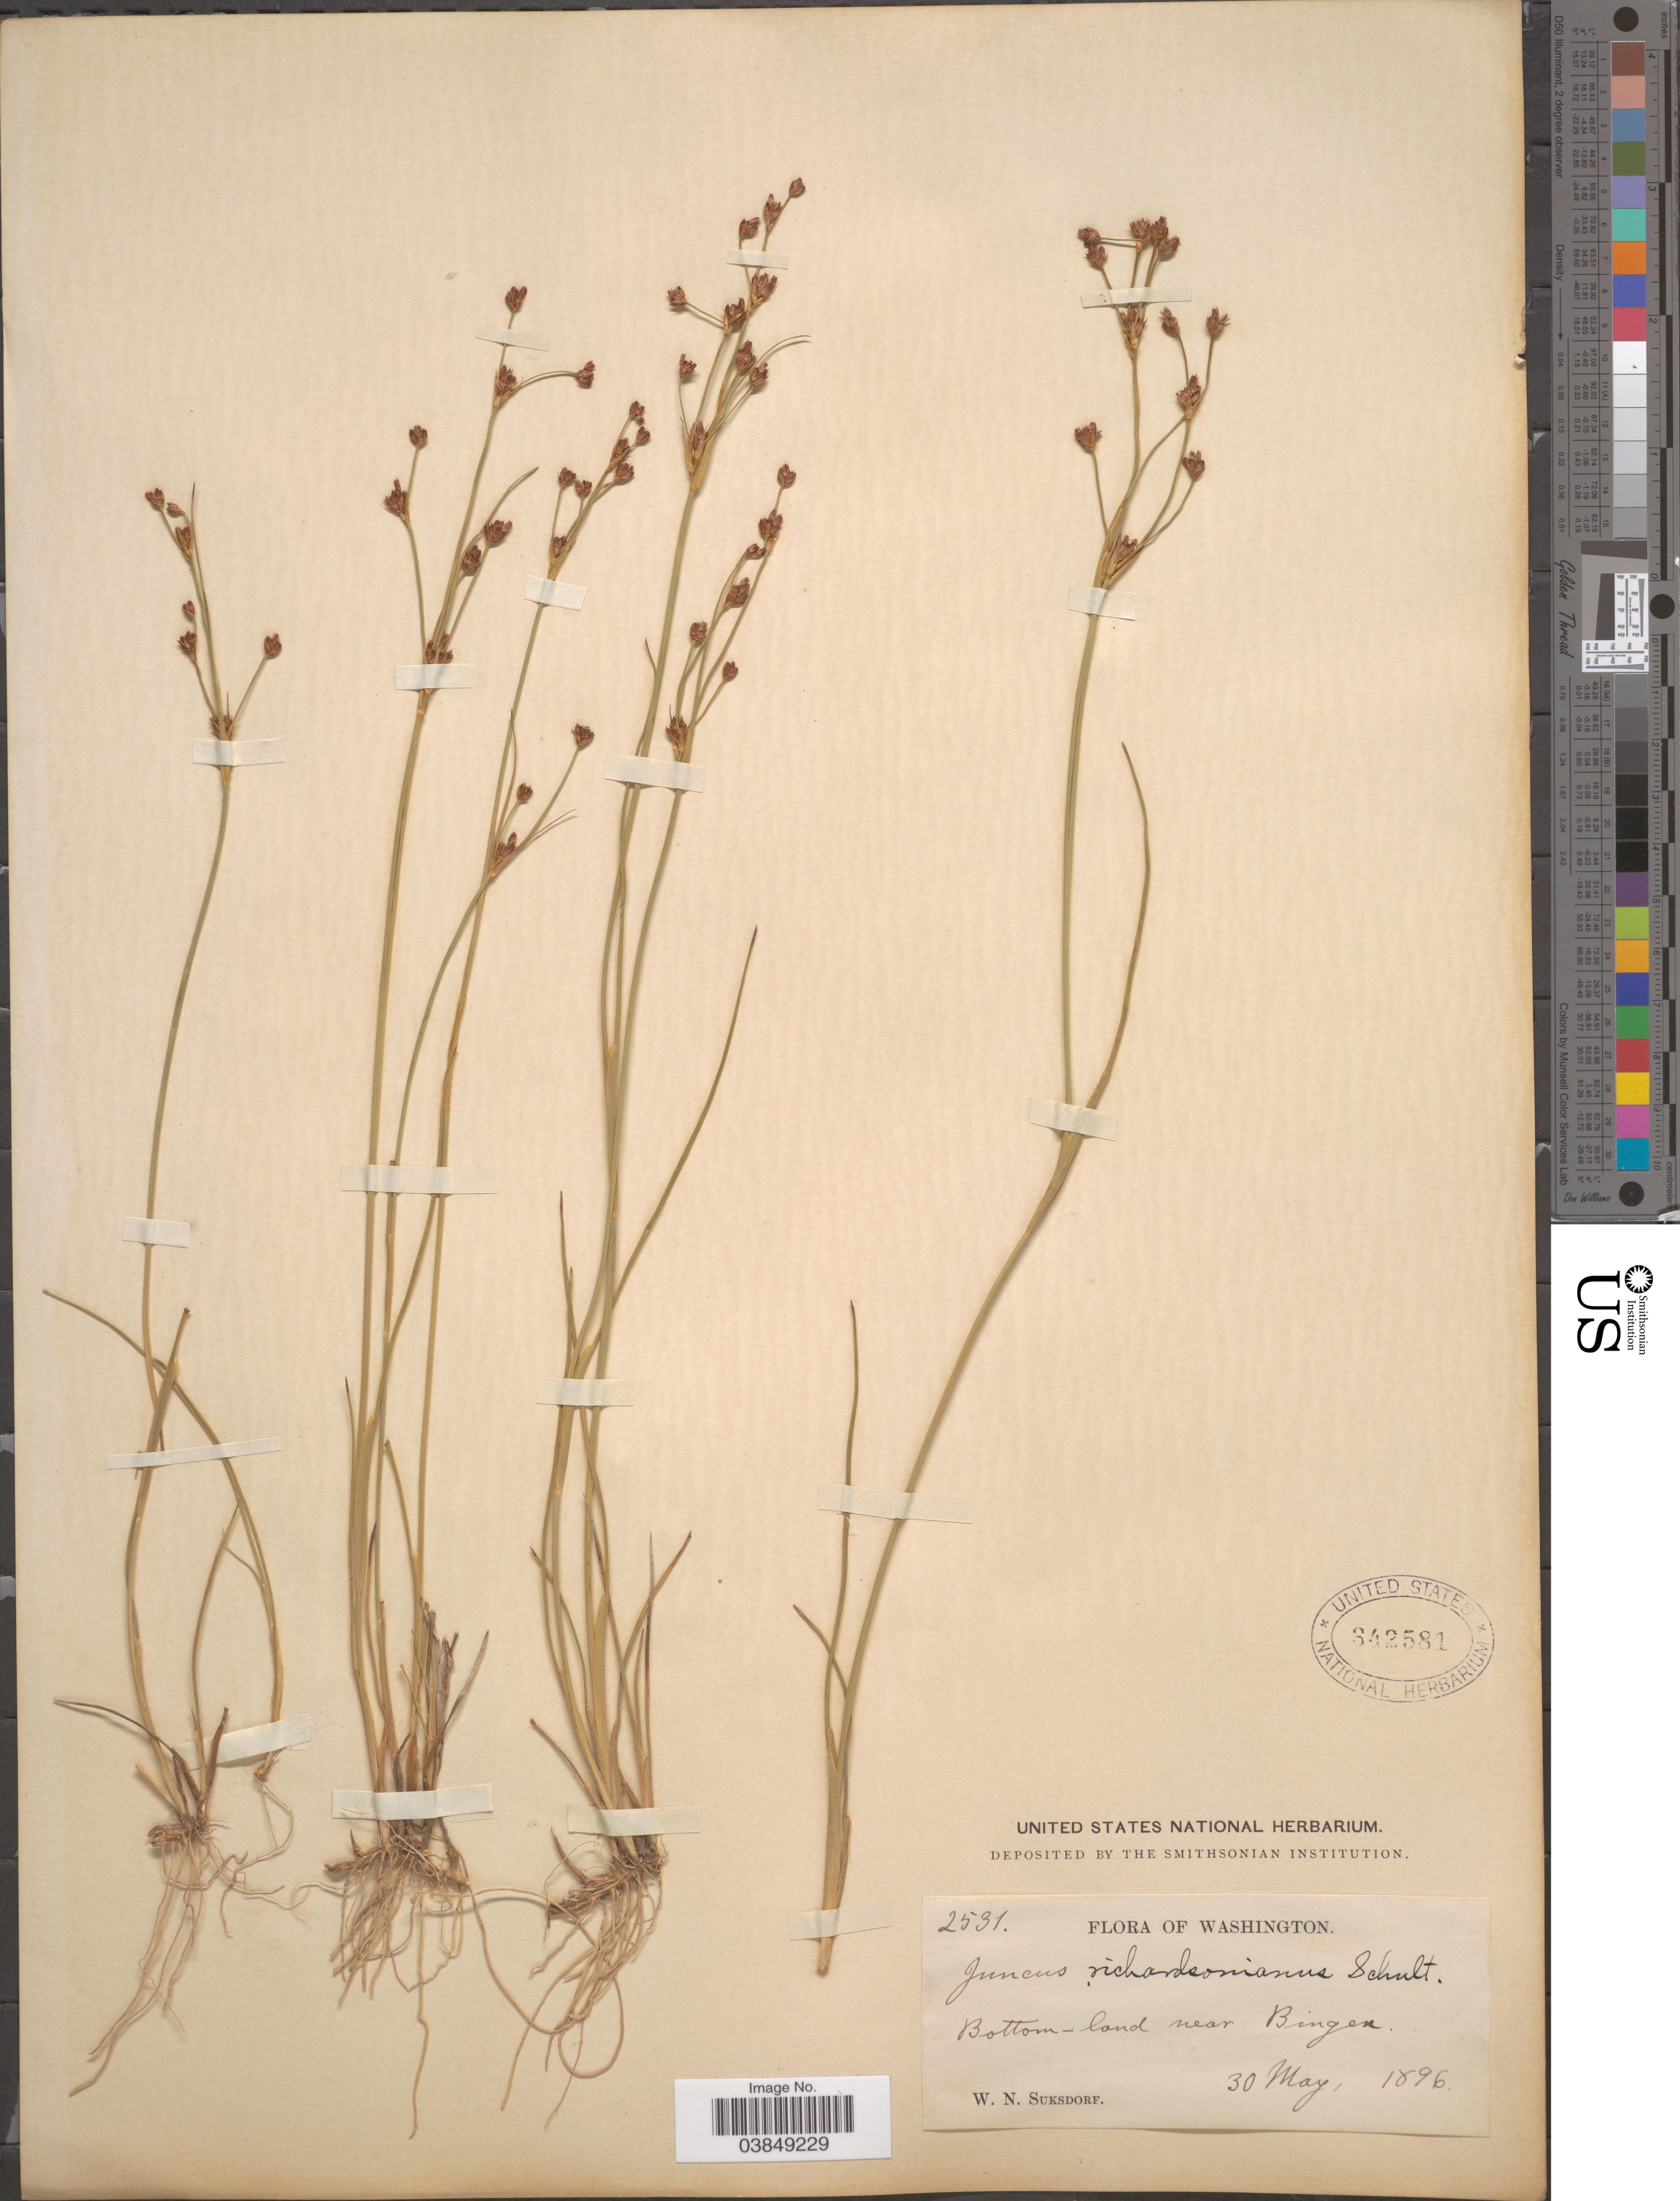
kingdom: Plantae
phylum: Tracheophyta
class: Liliopsida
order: Poales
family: Juncaceae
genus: Juncus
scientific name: Juncus alpinus var. rariflorus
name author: (Hartm.) Hartm.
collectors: W. N. Suksdorf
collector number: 2531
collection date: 1896-05-30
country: United States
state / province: Washington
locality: Bottom-land near Bingen.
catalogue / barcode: US 342581